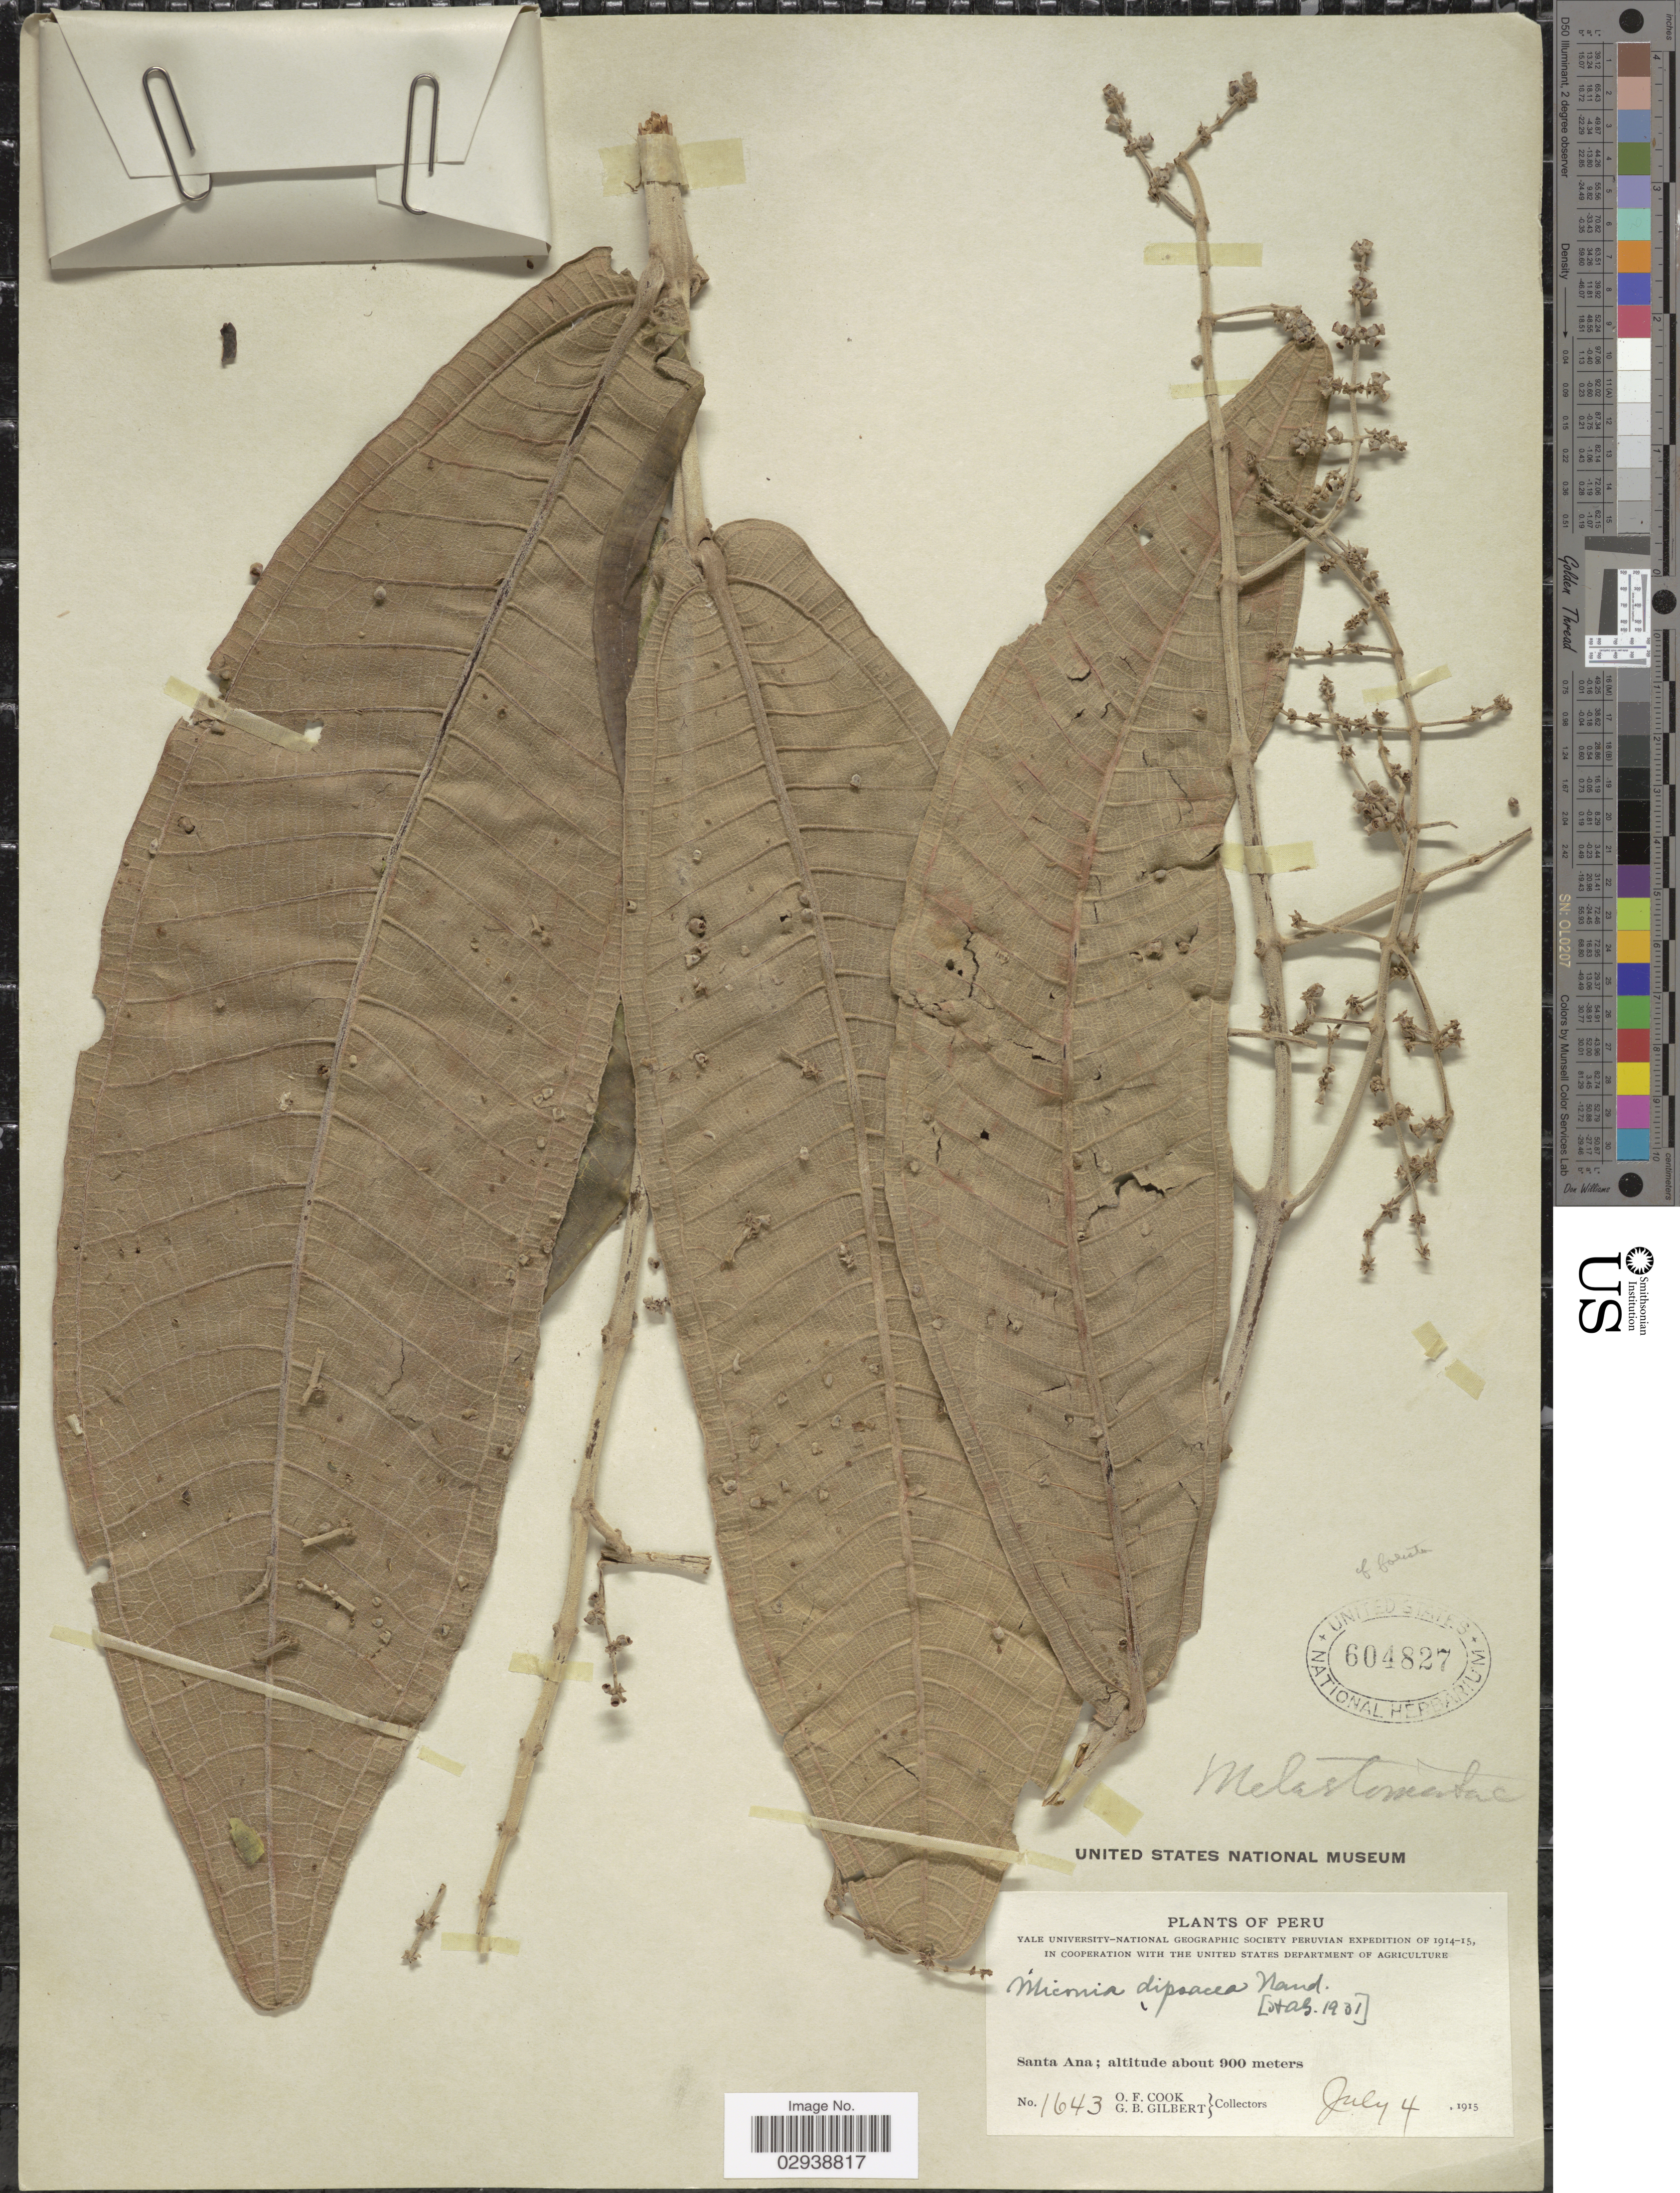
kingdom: Plantae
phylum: Tracheophyta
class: Magnoliopsida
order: Myrtales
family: Melastomataceae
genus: Miconia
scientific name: Miconia dipsacea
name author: Naudin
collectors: O. F. Cook & G. B. Gilbert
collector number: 1643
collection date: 1915-07-04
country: Peru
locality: Santa Ana.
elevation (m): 900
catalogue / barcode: US 604827